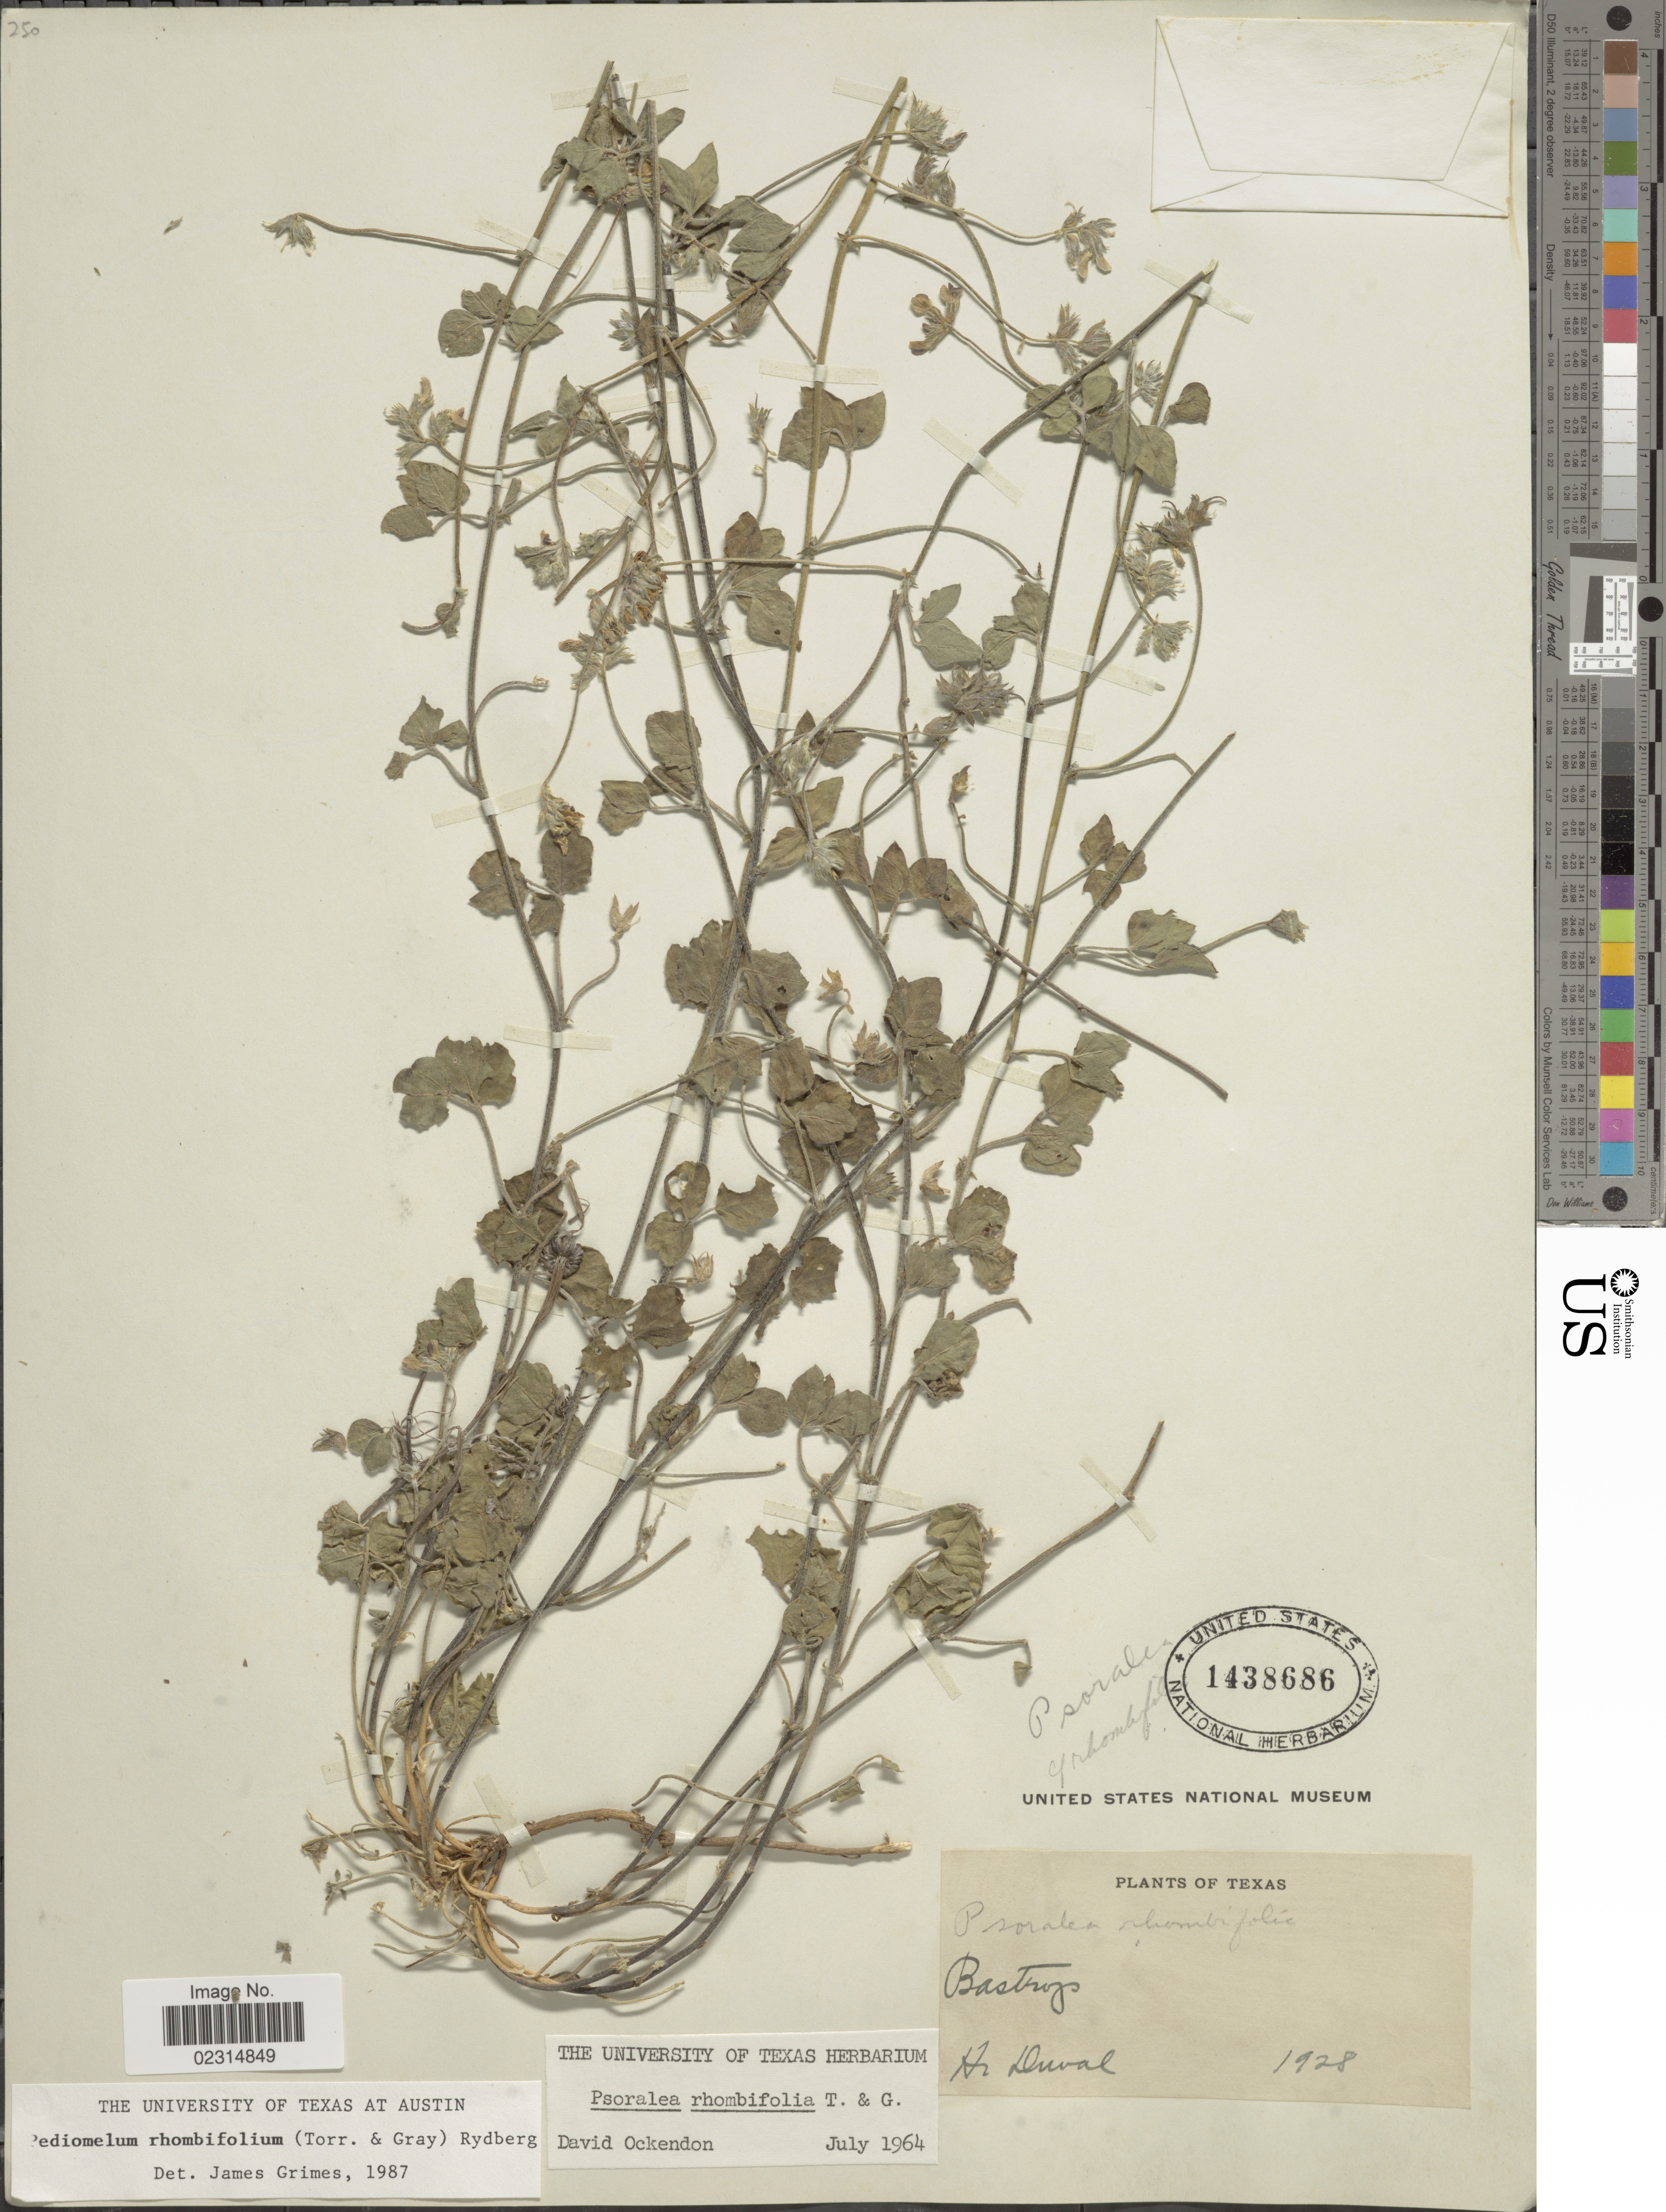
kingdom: Plantae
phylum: Tracheophyta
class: Magnoliopsida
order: Fabales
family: Fabaceae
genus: Pediomelum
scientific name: Pediomelum rhombifolium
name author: (Torr. & A. Gray) Rydb.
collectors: H. Duval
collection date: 1928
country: United States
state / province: Texas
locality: Bastrop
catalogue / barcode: US 1438686